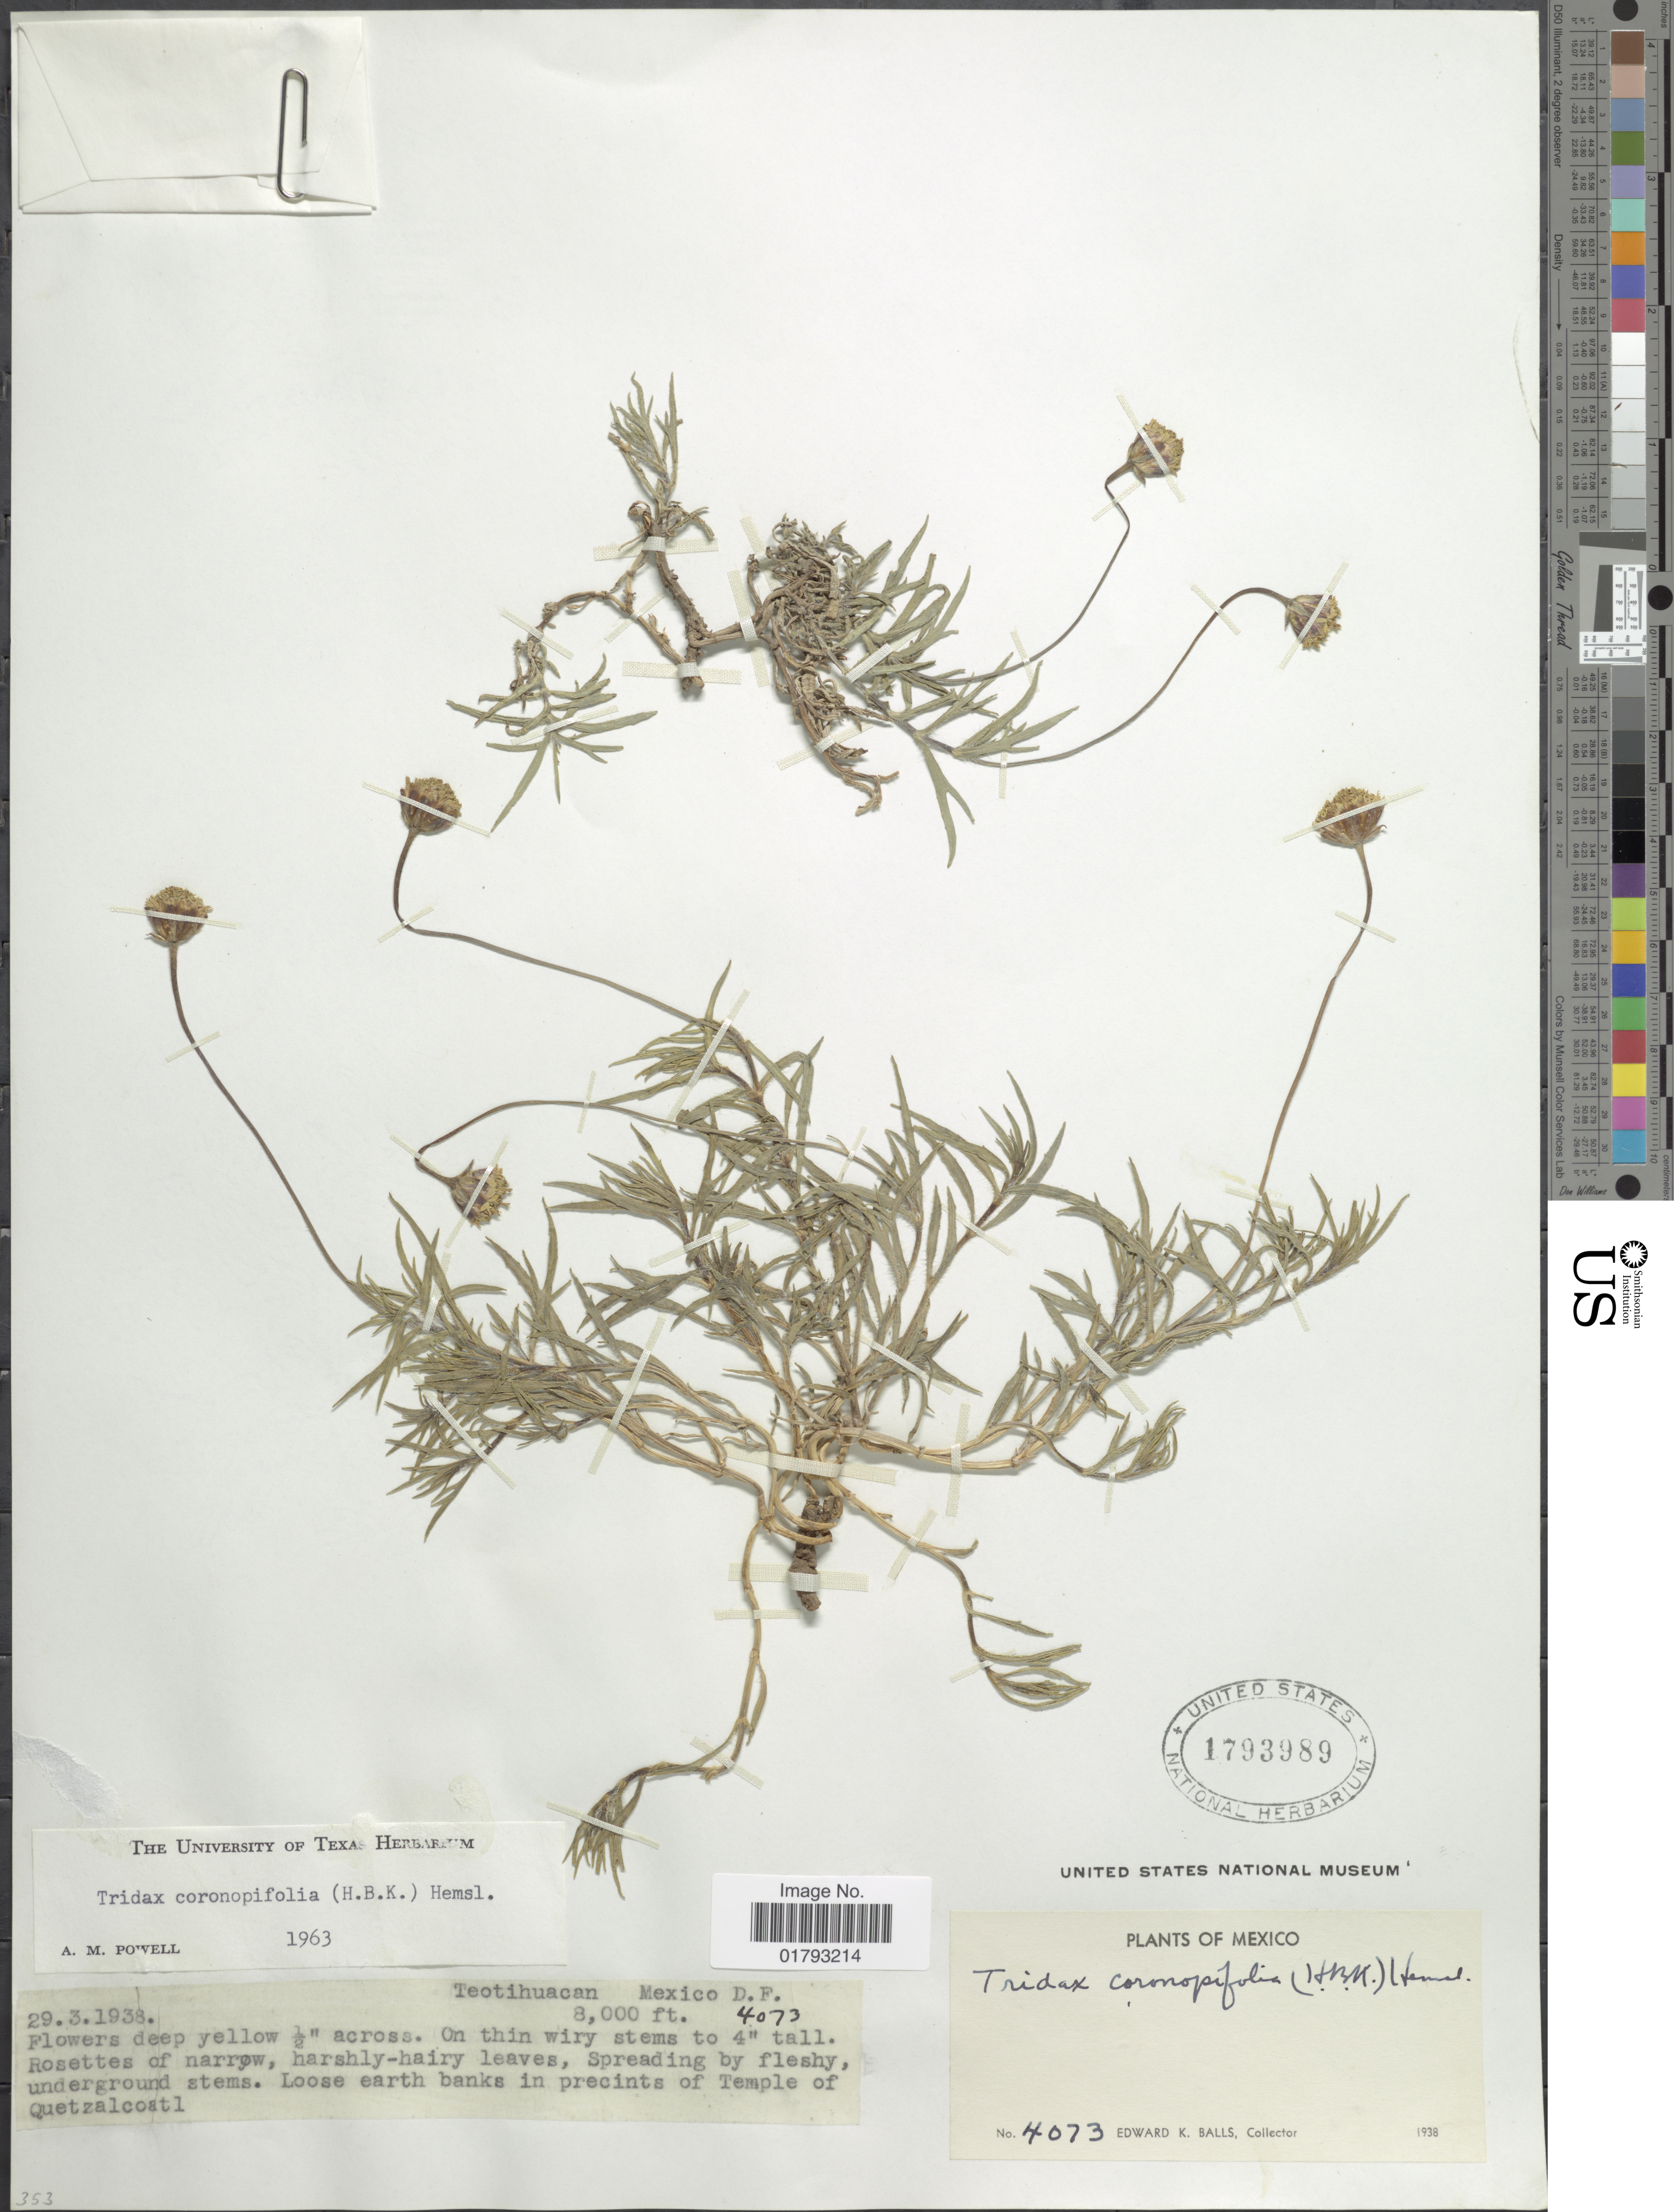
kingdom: Plantae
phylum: Tracheophyta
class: Magnoliopsida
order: Asterales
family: Asteraceae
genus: Tridax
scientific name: Tridax coronopifolia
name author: (Kunth) Hemsl.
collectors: E. K. Balls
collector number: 4073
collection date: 1938-03-29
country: Mexico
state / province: Distrito Federal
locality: Teotihuacan Mexico D. F.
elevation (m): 2438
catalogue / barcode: US 1793989